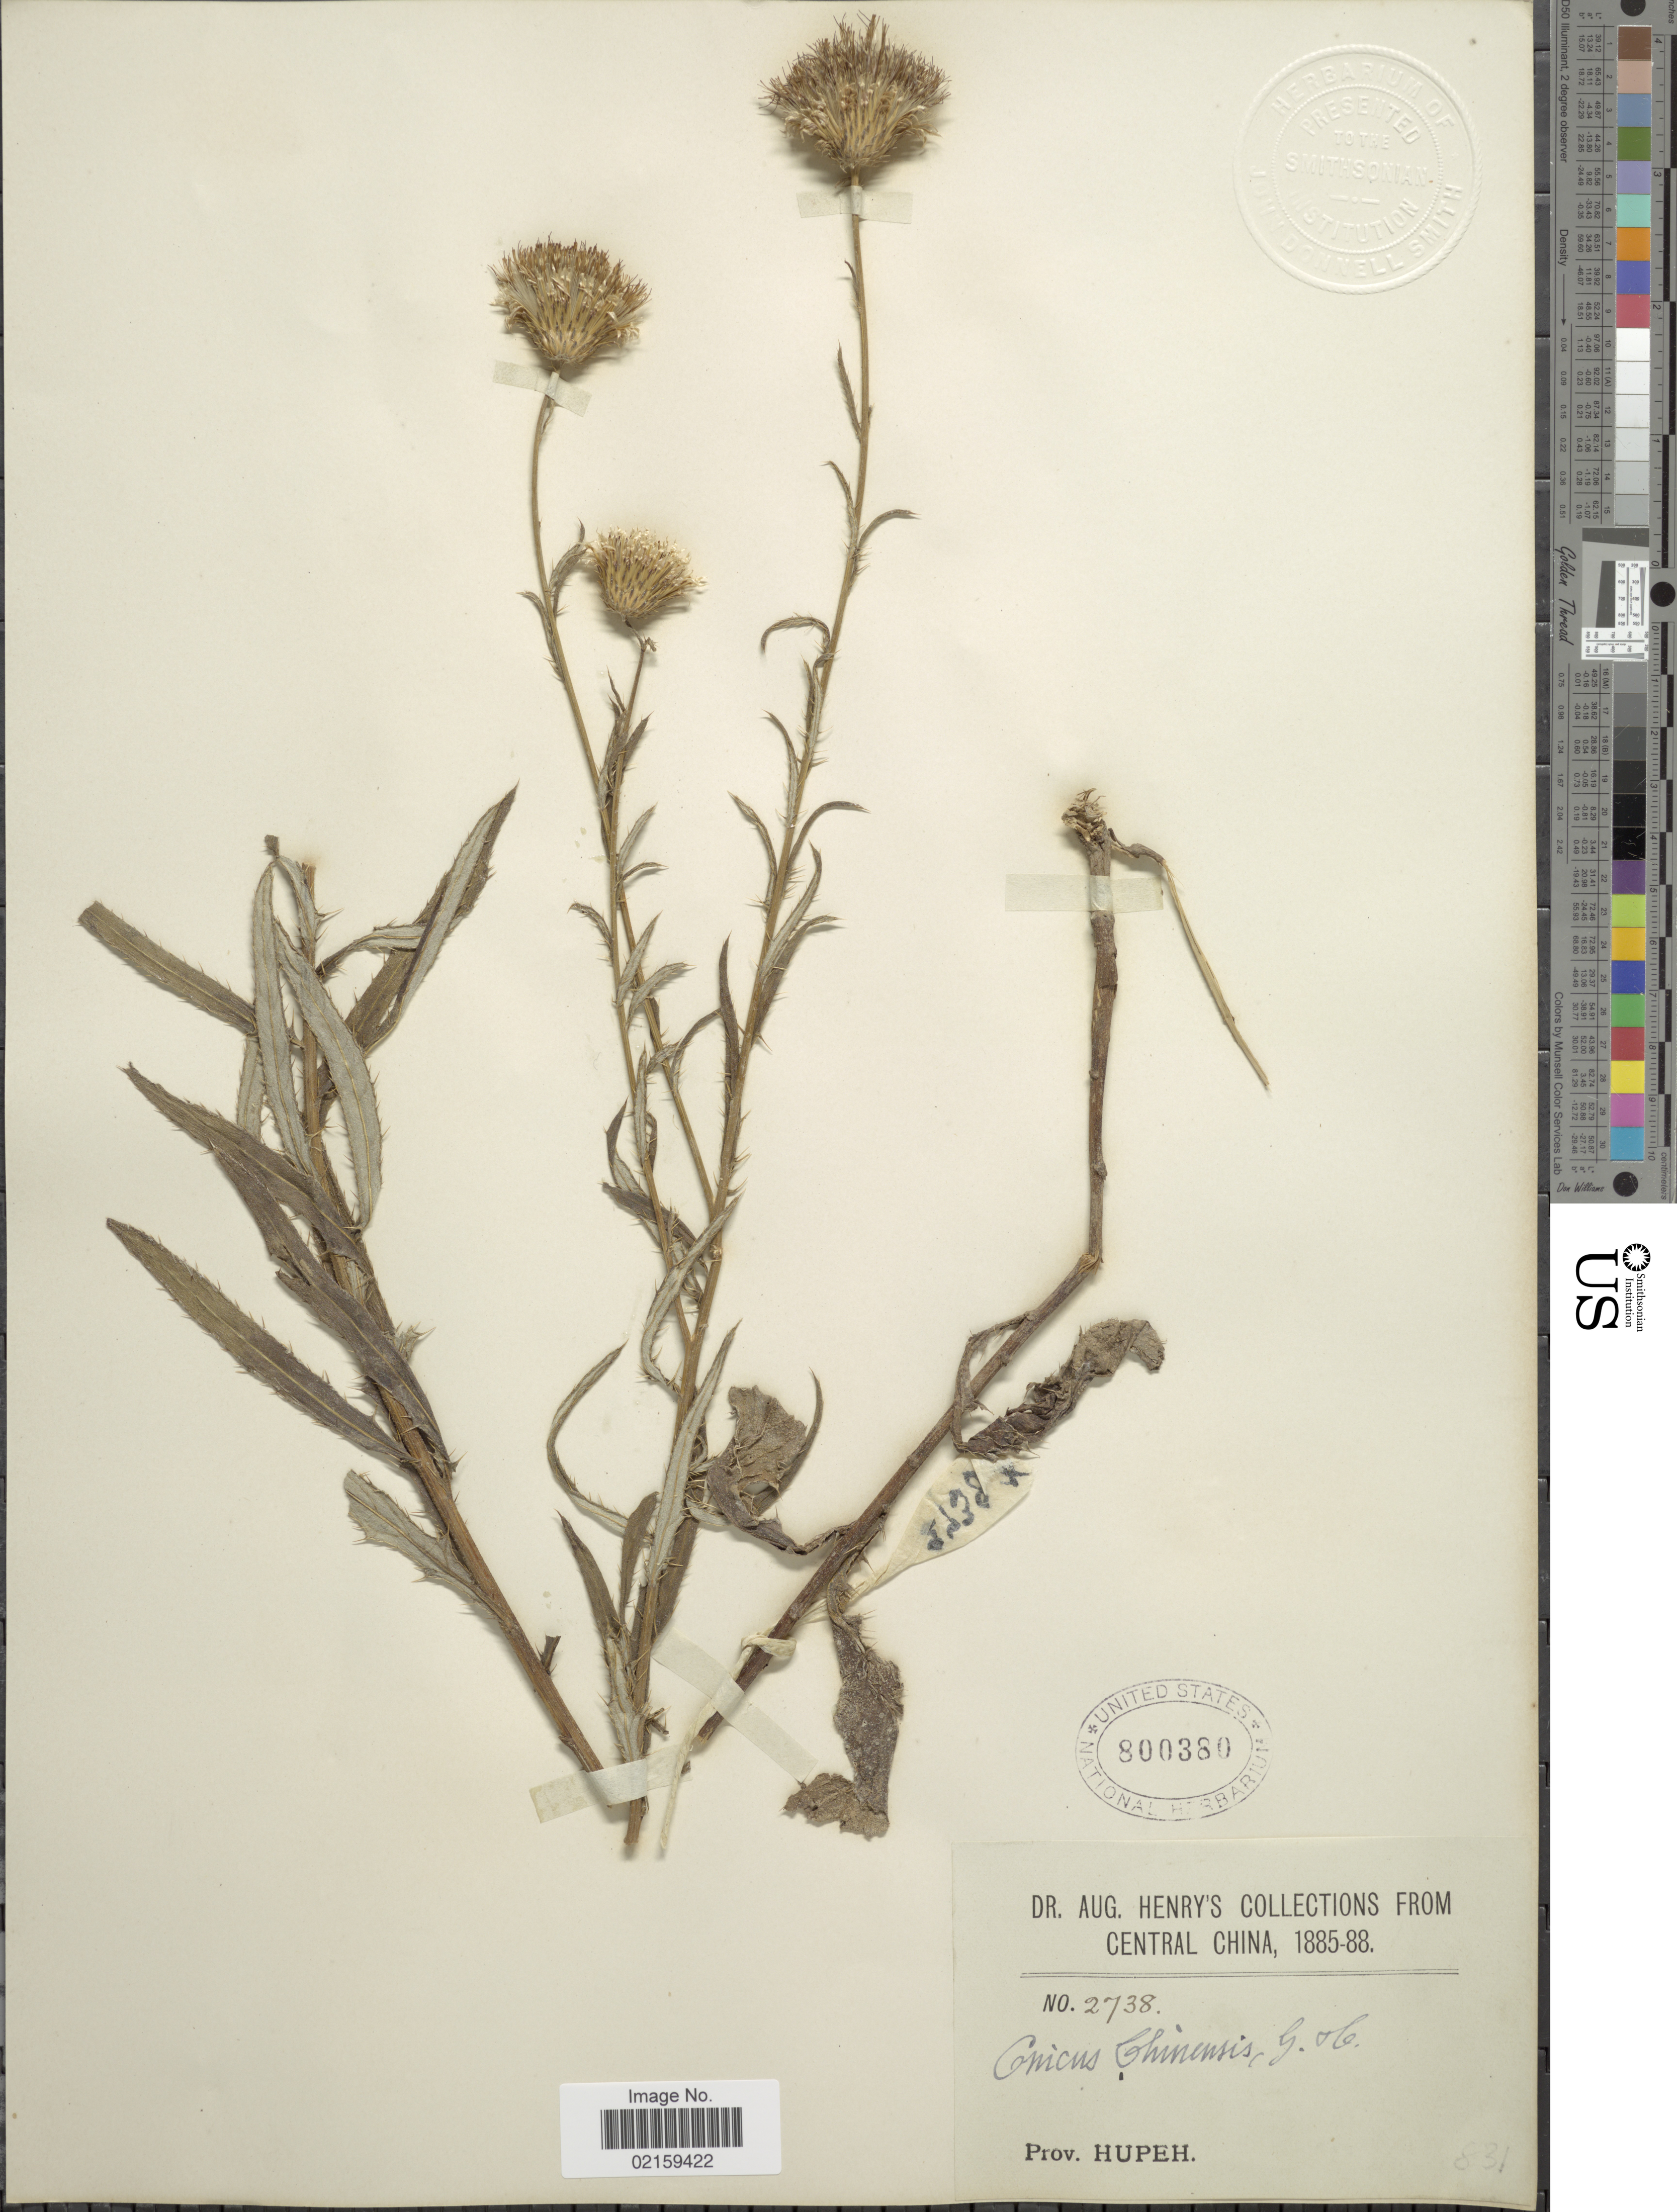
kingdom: Plantae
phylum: Tracheophyta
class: Magnoliopsida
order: Asterales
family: Asteraceae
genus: Cirsium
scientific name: Cirsium lineare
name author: (Thunb.) Sch. Bip.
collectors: A. Henry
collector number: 2738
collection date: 1885/1888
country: China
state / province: Hubei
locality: Central China. Prov. Hupeh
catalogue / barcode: US 800380